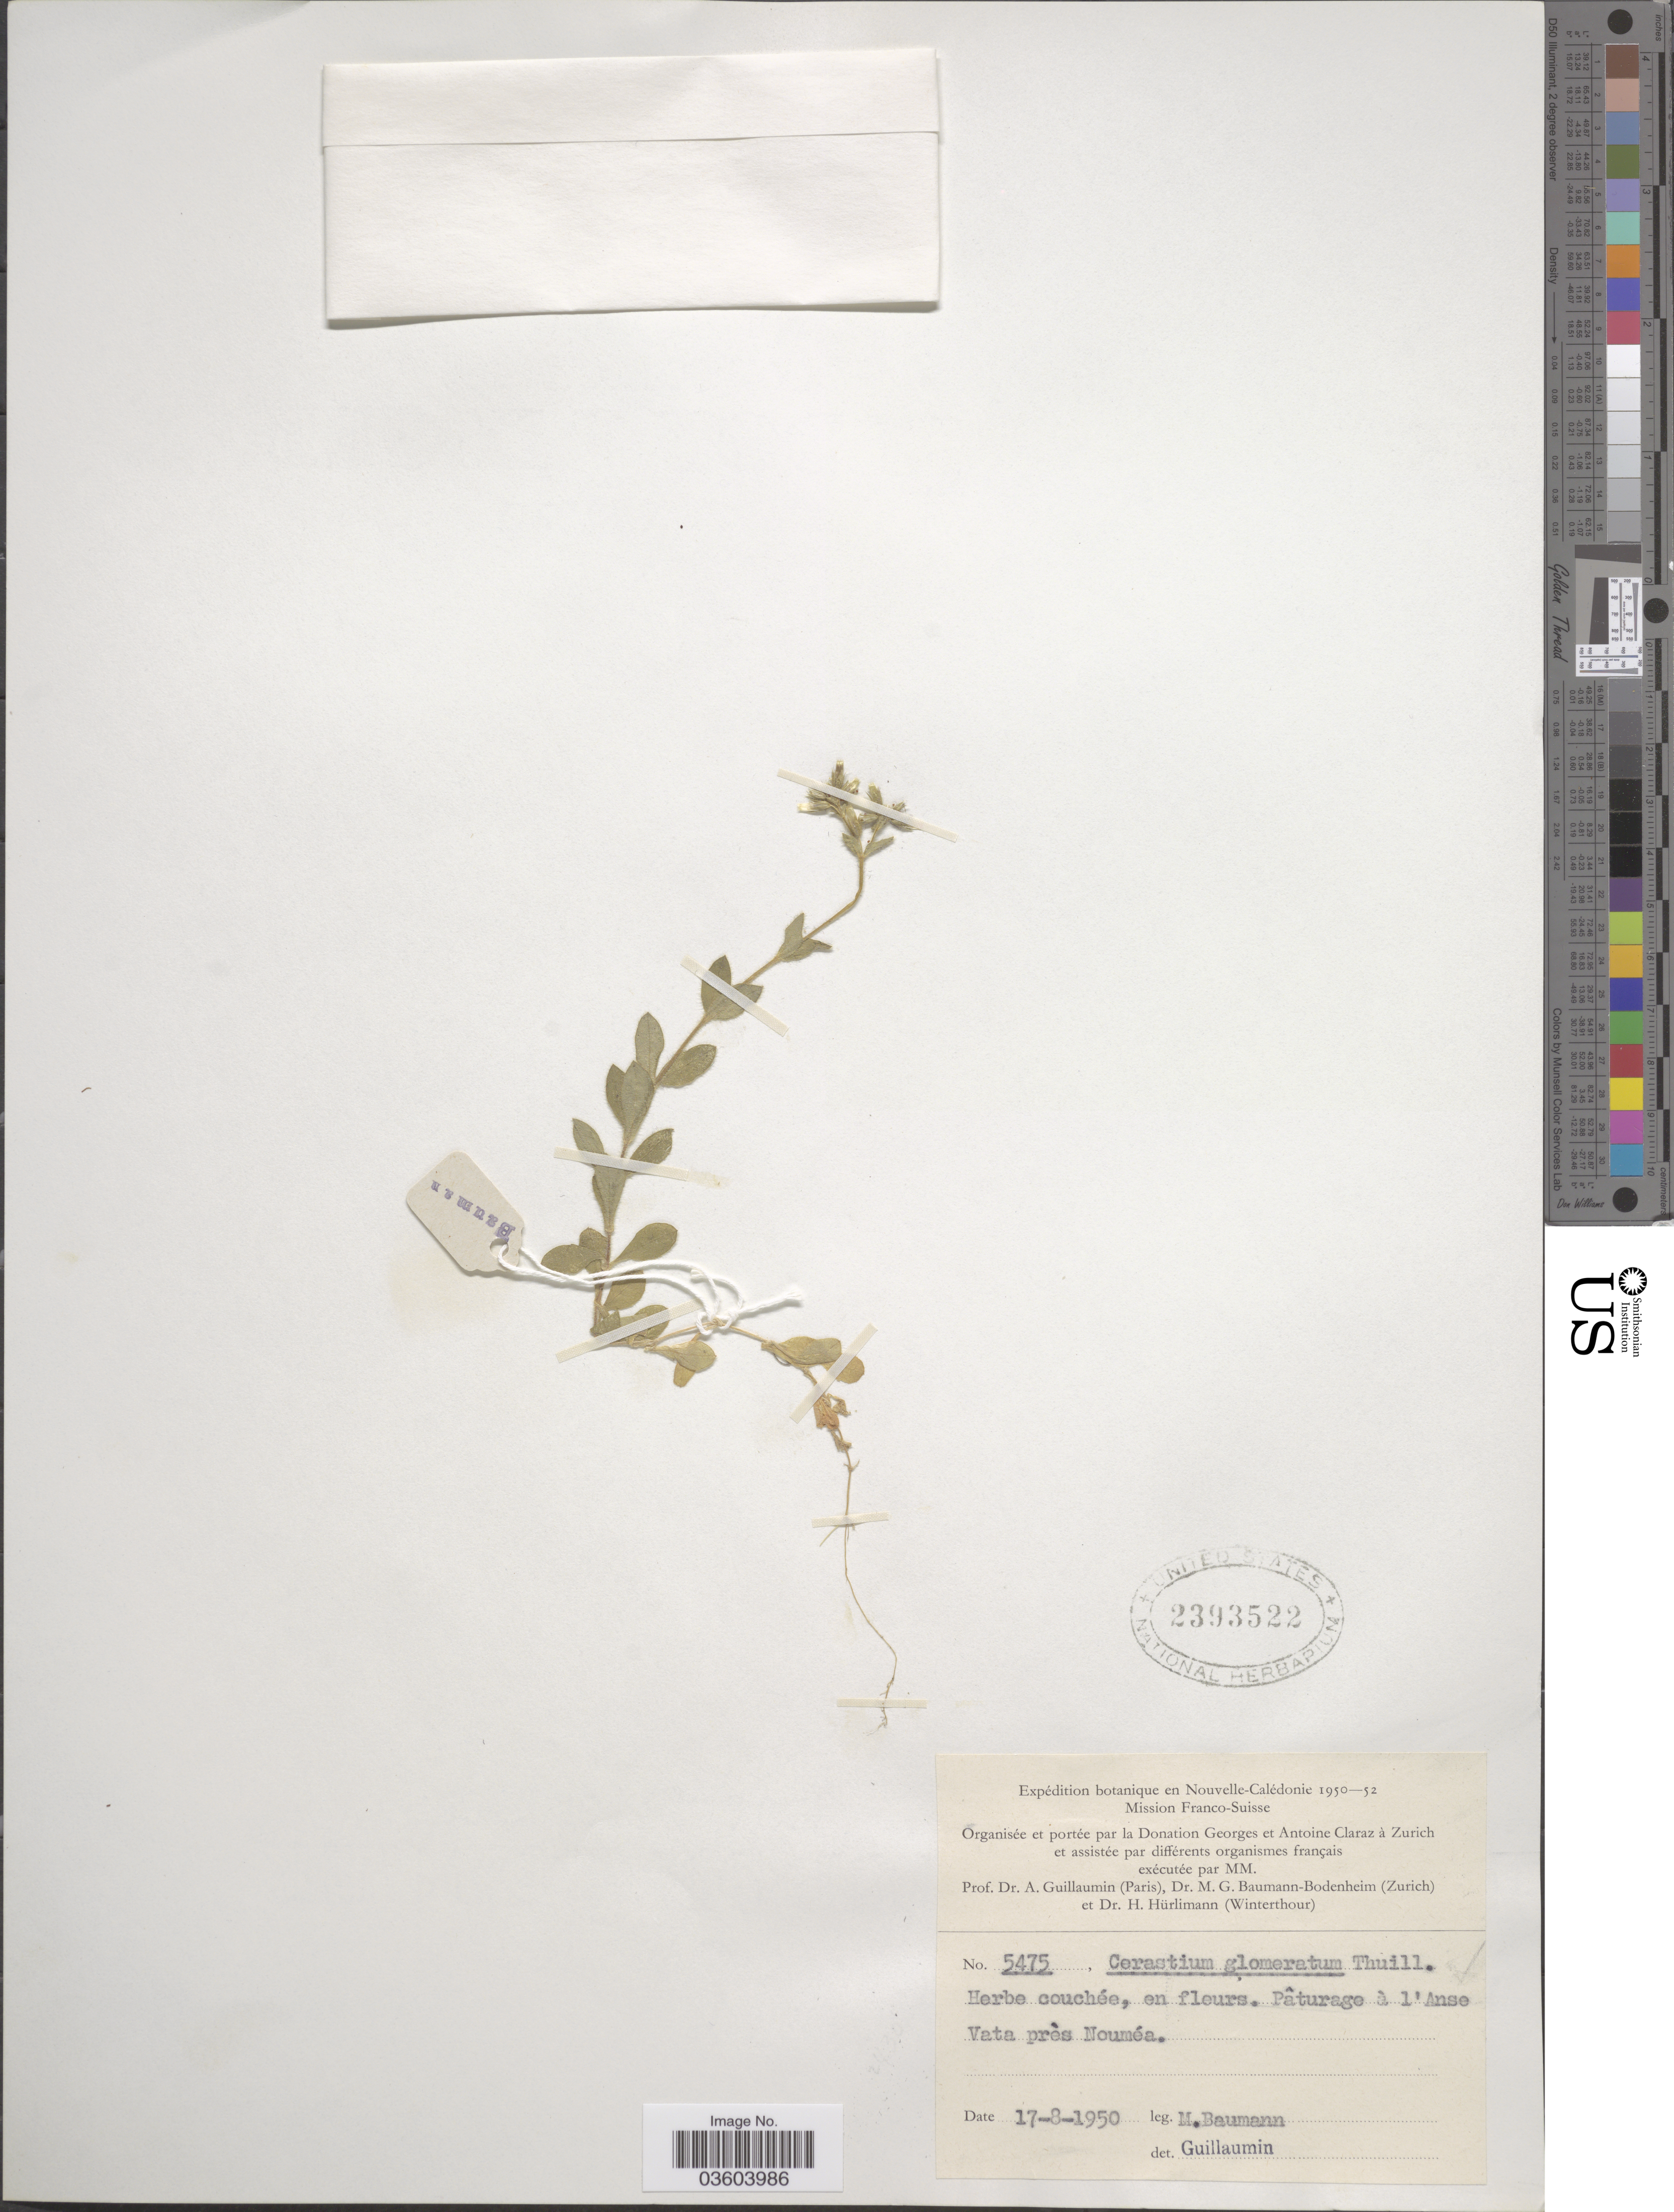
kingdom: Plantae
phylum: Tracheophyta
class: Magnoliopsida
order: Caryophyllales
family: Caryophyllaceae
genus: Cerastium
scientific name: Cerastium glomeratum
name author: Thuill.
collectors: M. Baumann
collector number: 5475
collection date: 1950-08-17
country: New Caledonia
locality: Herbe couchée, en fleurs. Pâturage à l'Anse Vata près Nouméa.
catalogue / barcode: US 2393522